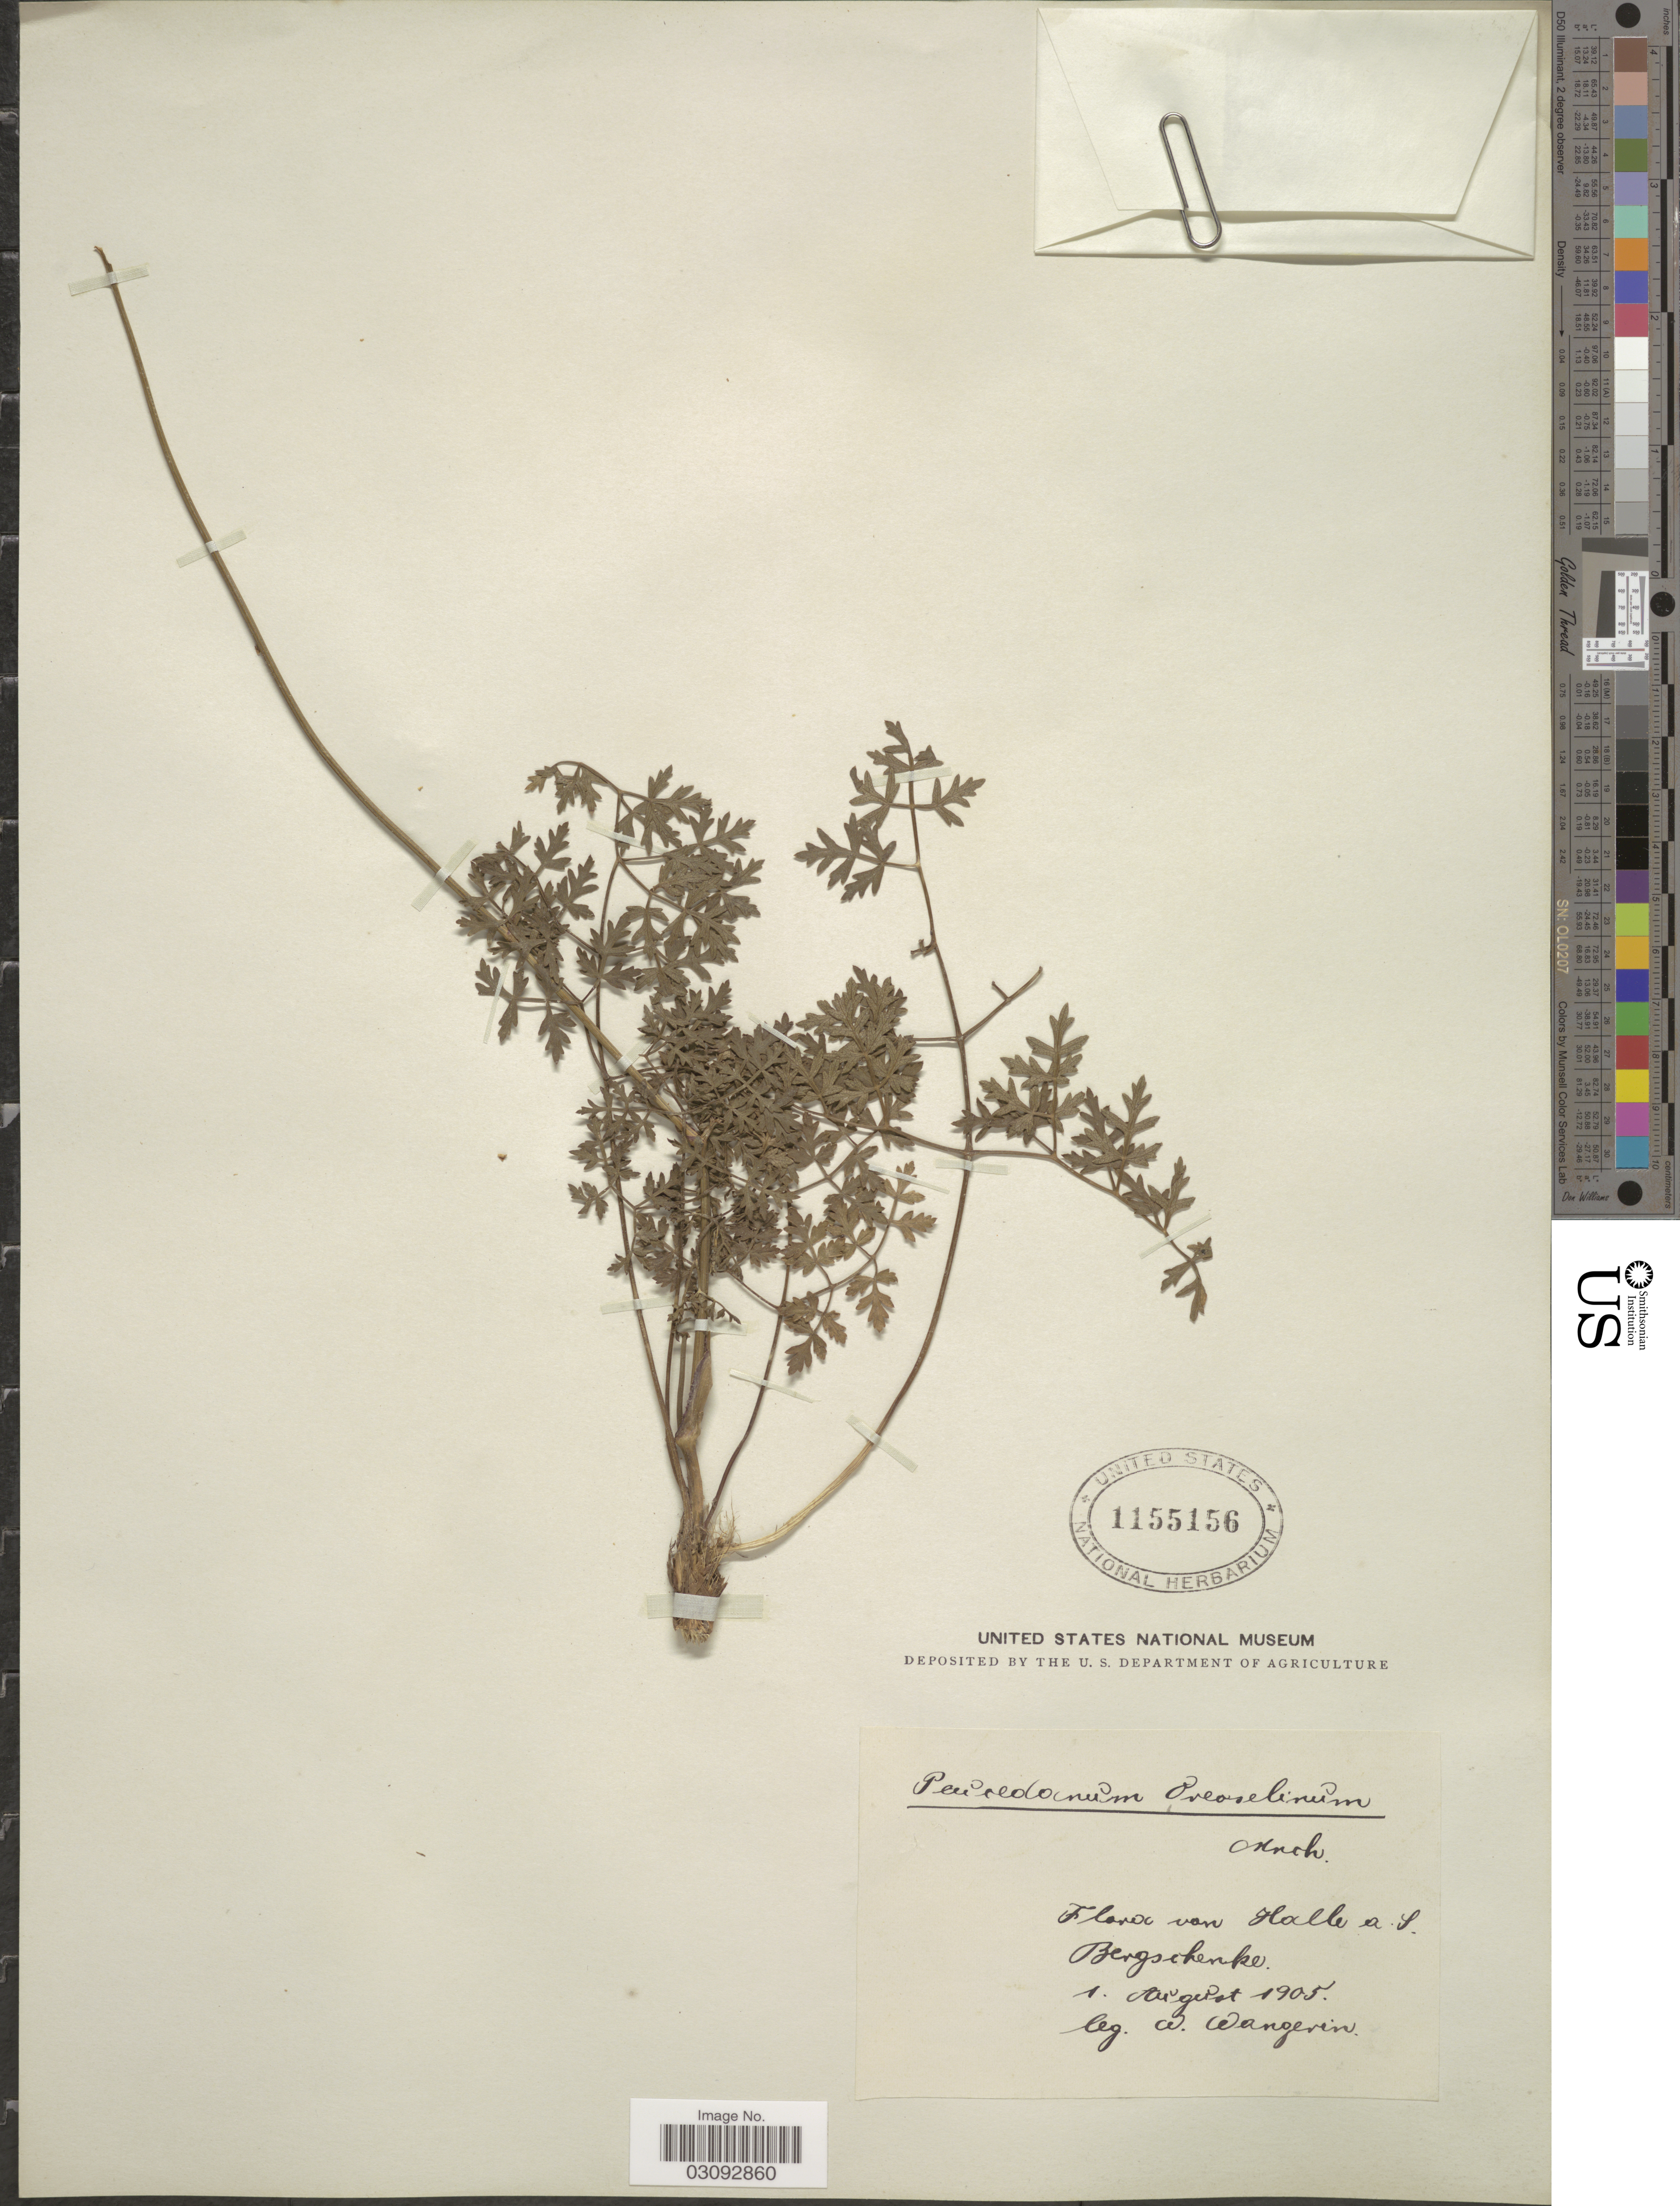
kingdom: Plantae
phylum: Tracheophyta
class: Magnoliopsida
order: Apiales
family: Apiaceae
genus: Peucedanum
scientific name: Peucedanum oreoselinum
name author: (L.) Moench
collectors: W. L. Wangerin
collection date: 1905-08-01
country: Germany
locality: Halle a S., Bergschenke.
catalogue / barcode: US 1155156